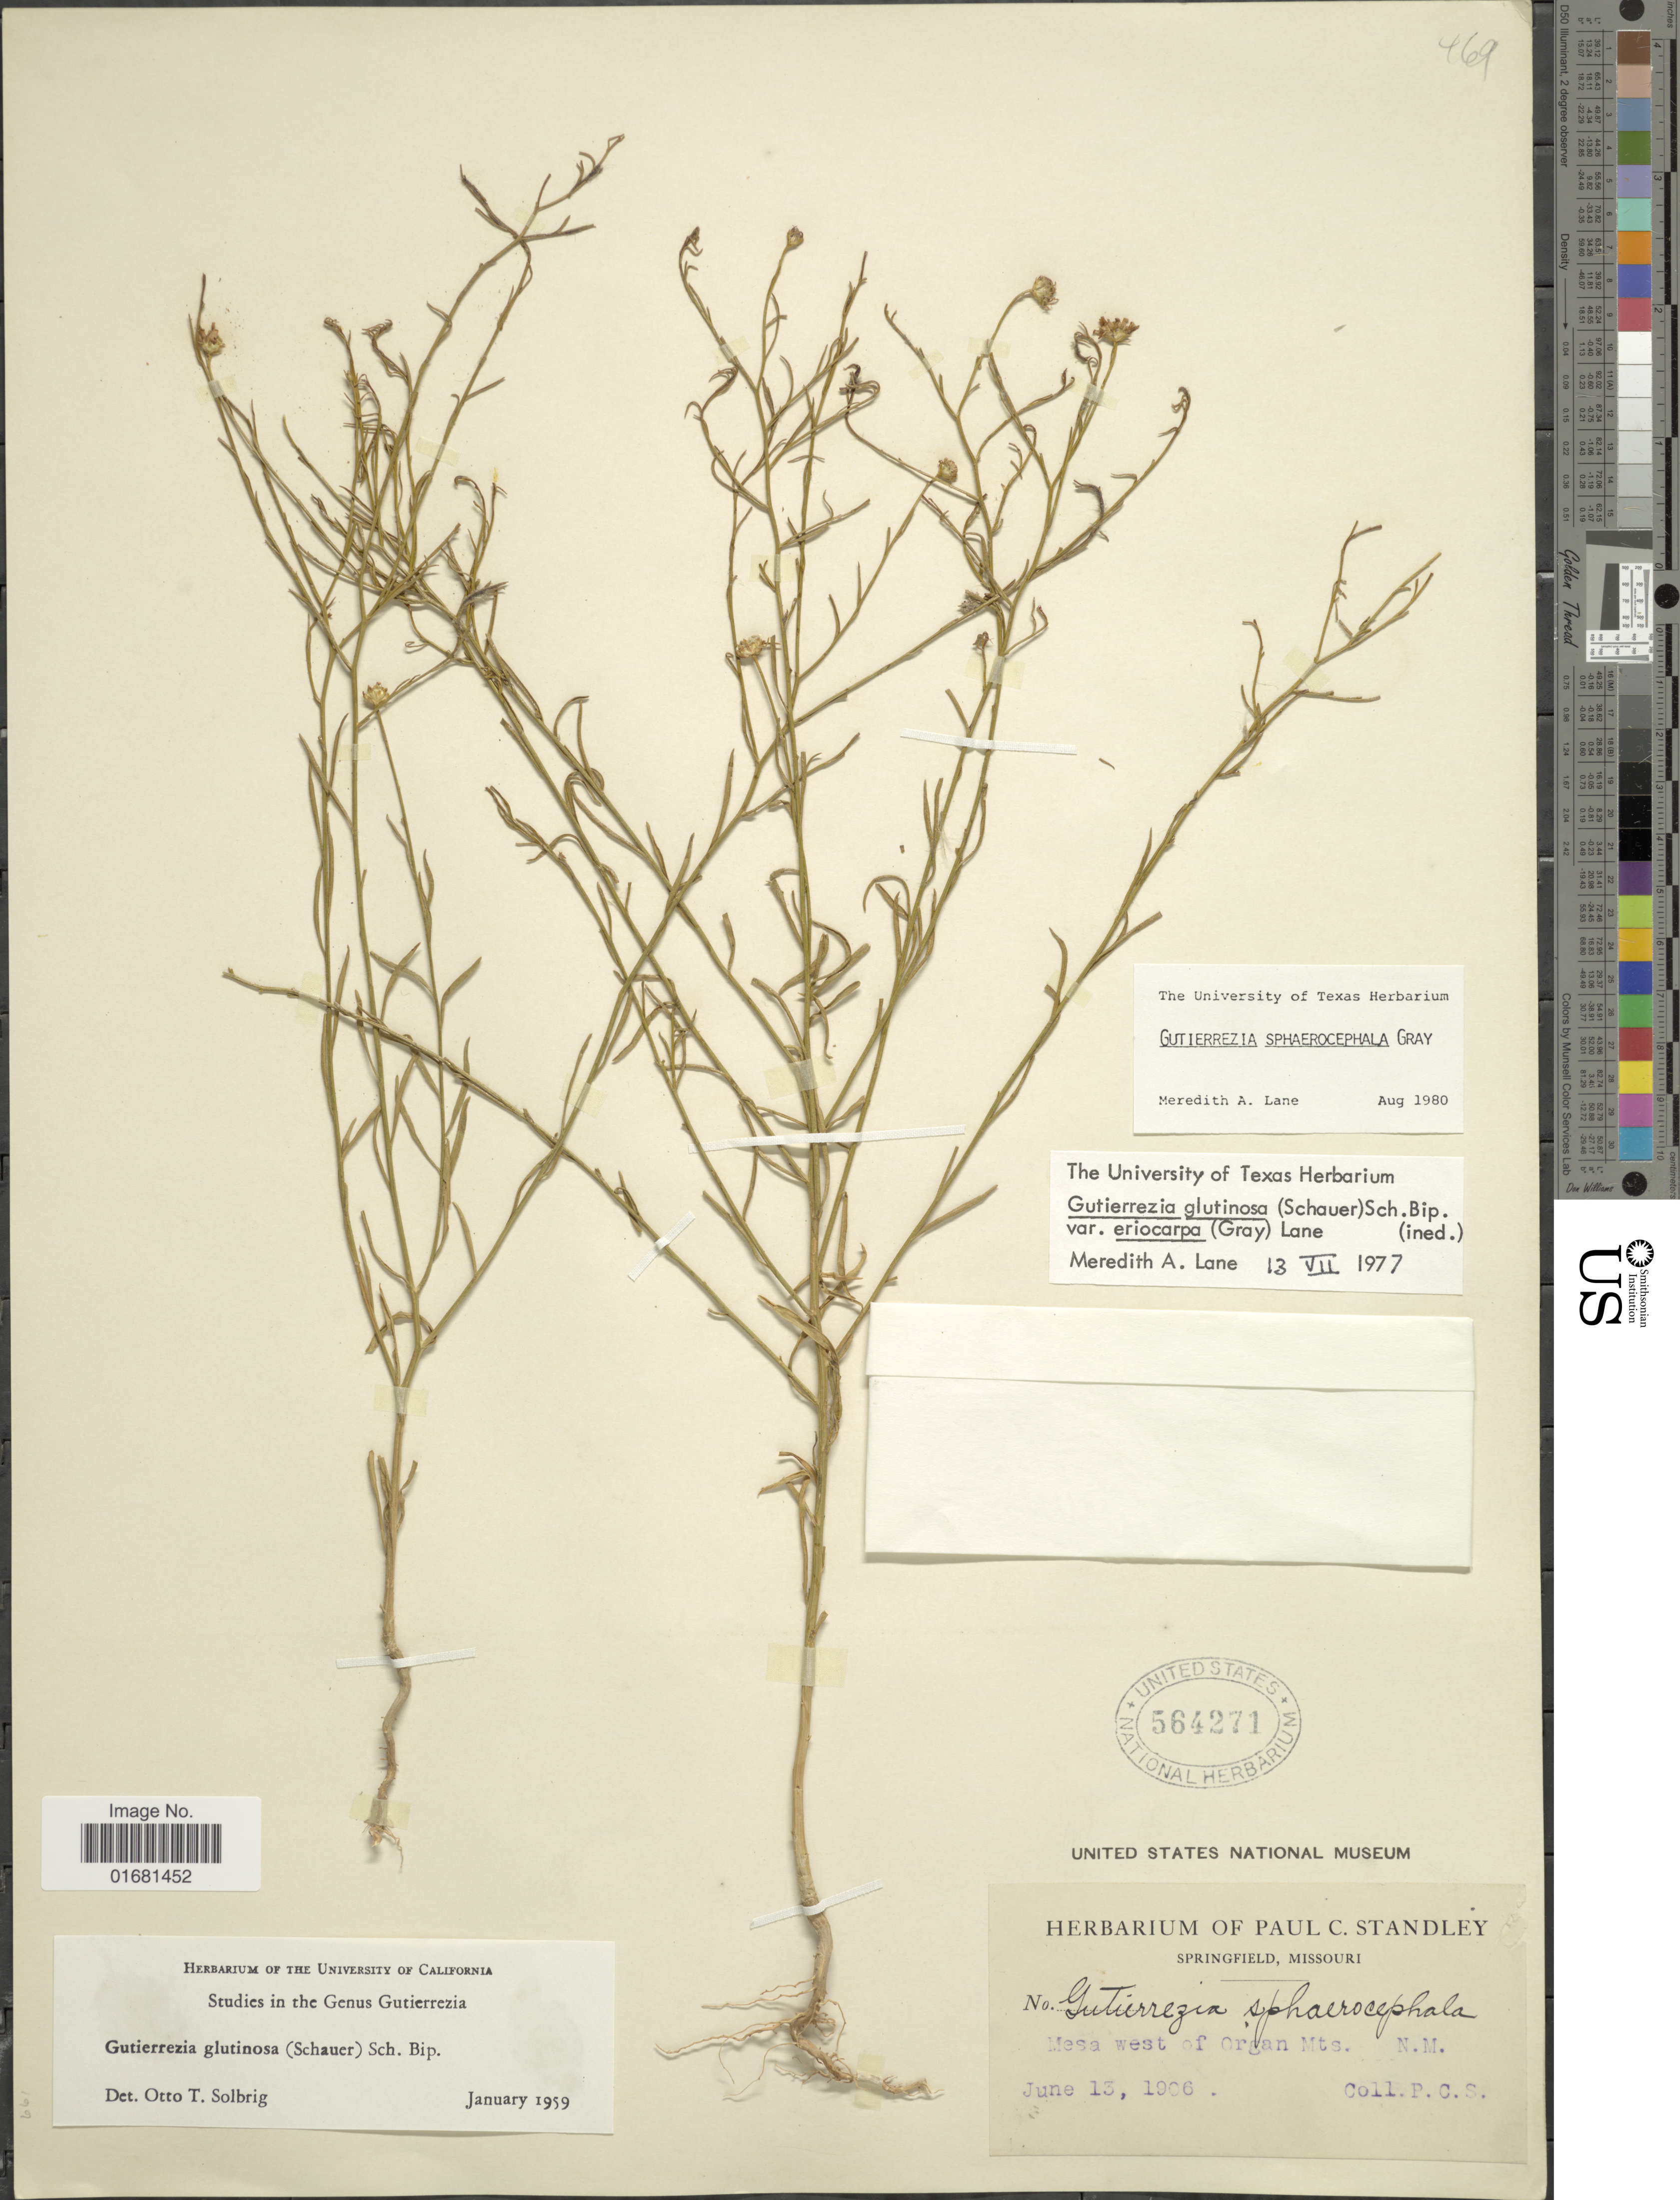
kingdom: Plantae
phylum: Tracheophyta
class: Magnoliopsida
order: Asterales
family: Asteraceae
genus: Gutierrezia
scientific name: Gutierrezia sphaerocephala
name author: A. Gray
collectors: P. C. Standley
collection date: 1906-06-13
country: United States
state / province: New Mexico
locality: Mesa west of Organ Mts. N. M.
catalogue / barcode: US 564271